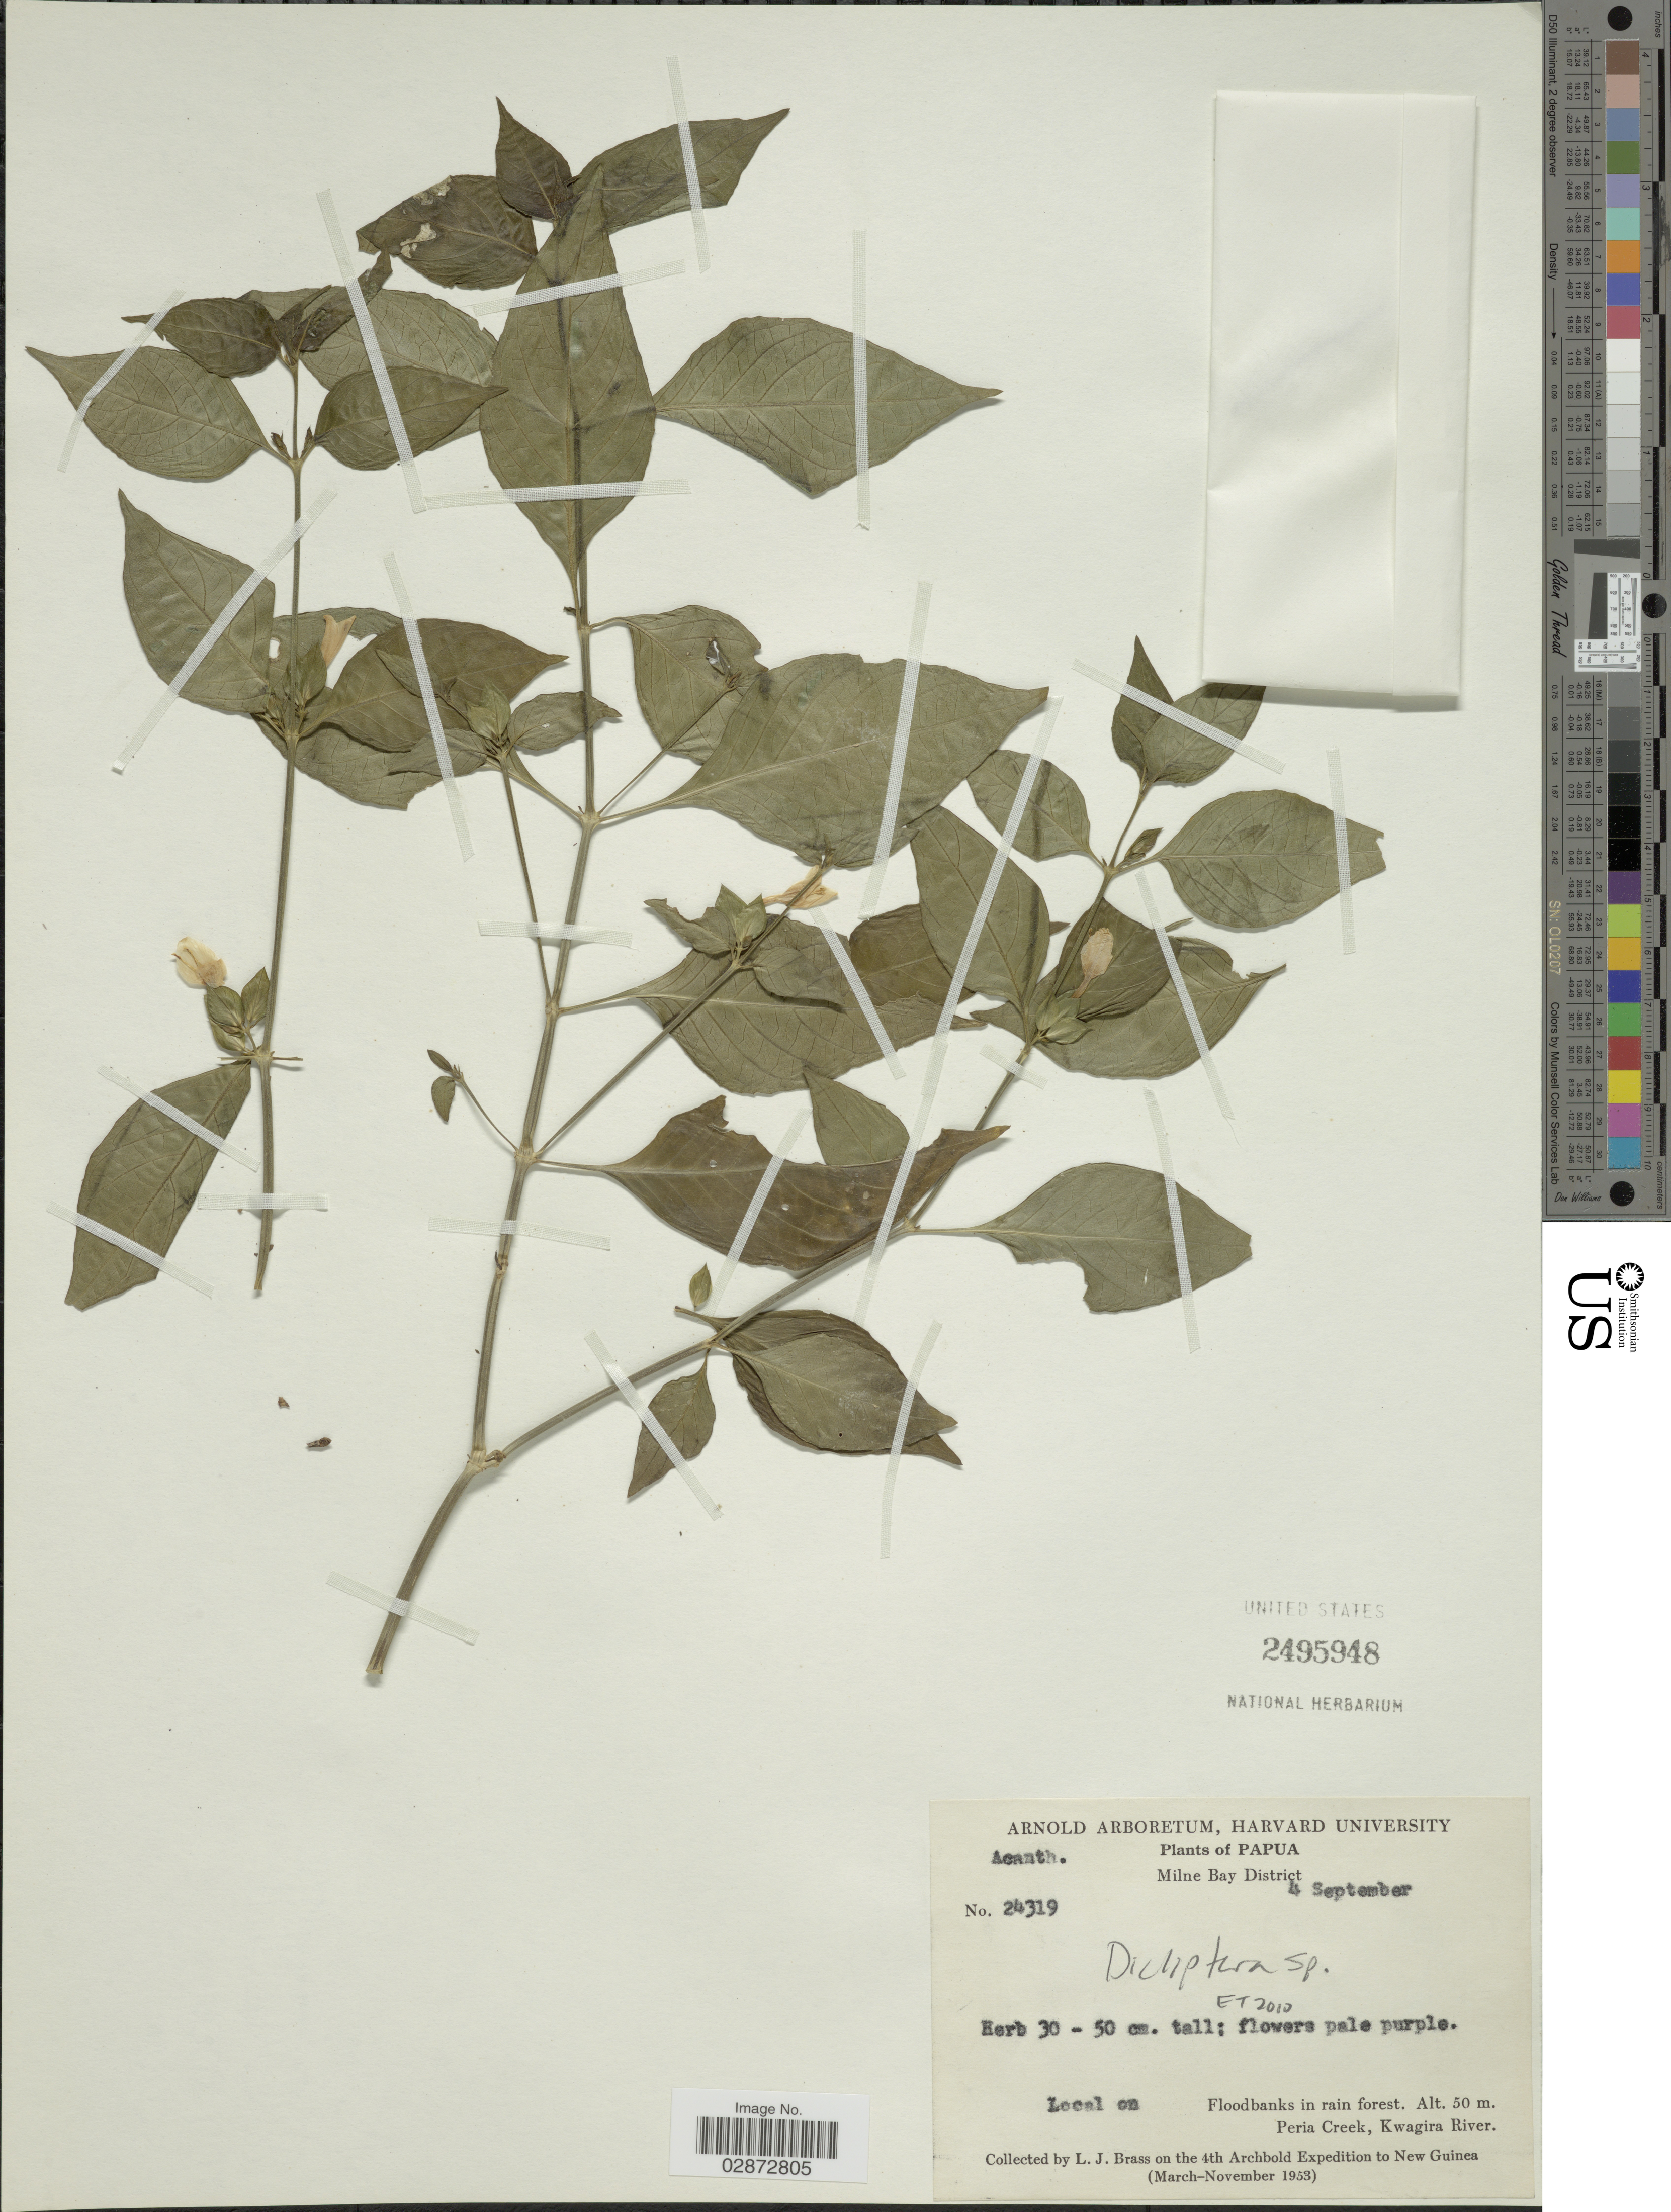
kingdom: Plantae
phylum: Tracheophyta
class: Magnoliopsida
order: Lamiales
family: Acanthaceae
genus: Dicliptera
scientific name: Dicliptera sp.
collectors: L. J. Brass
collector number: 24319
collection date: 1953-03/1953-11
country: Papua New Guinea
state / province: Milne Bay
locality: Papua, Milne Bay District, Peria Creek, Kwagira River, New Guinea.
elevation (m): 50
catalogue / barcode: US 2495948